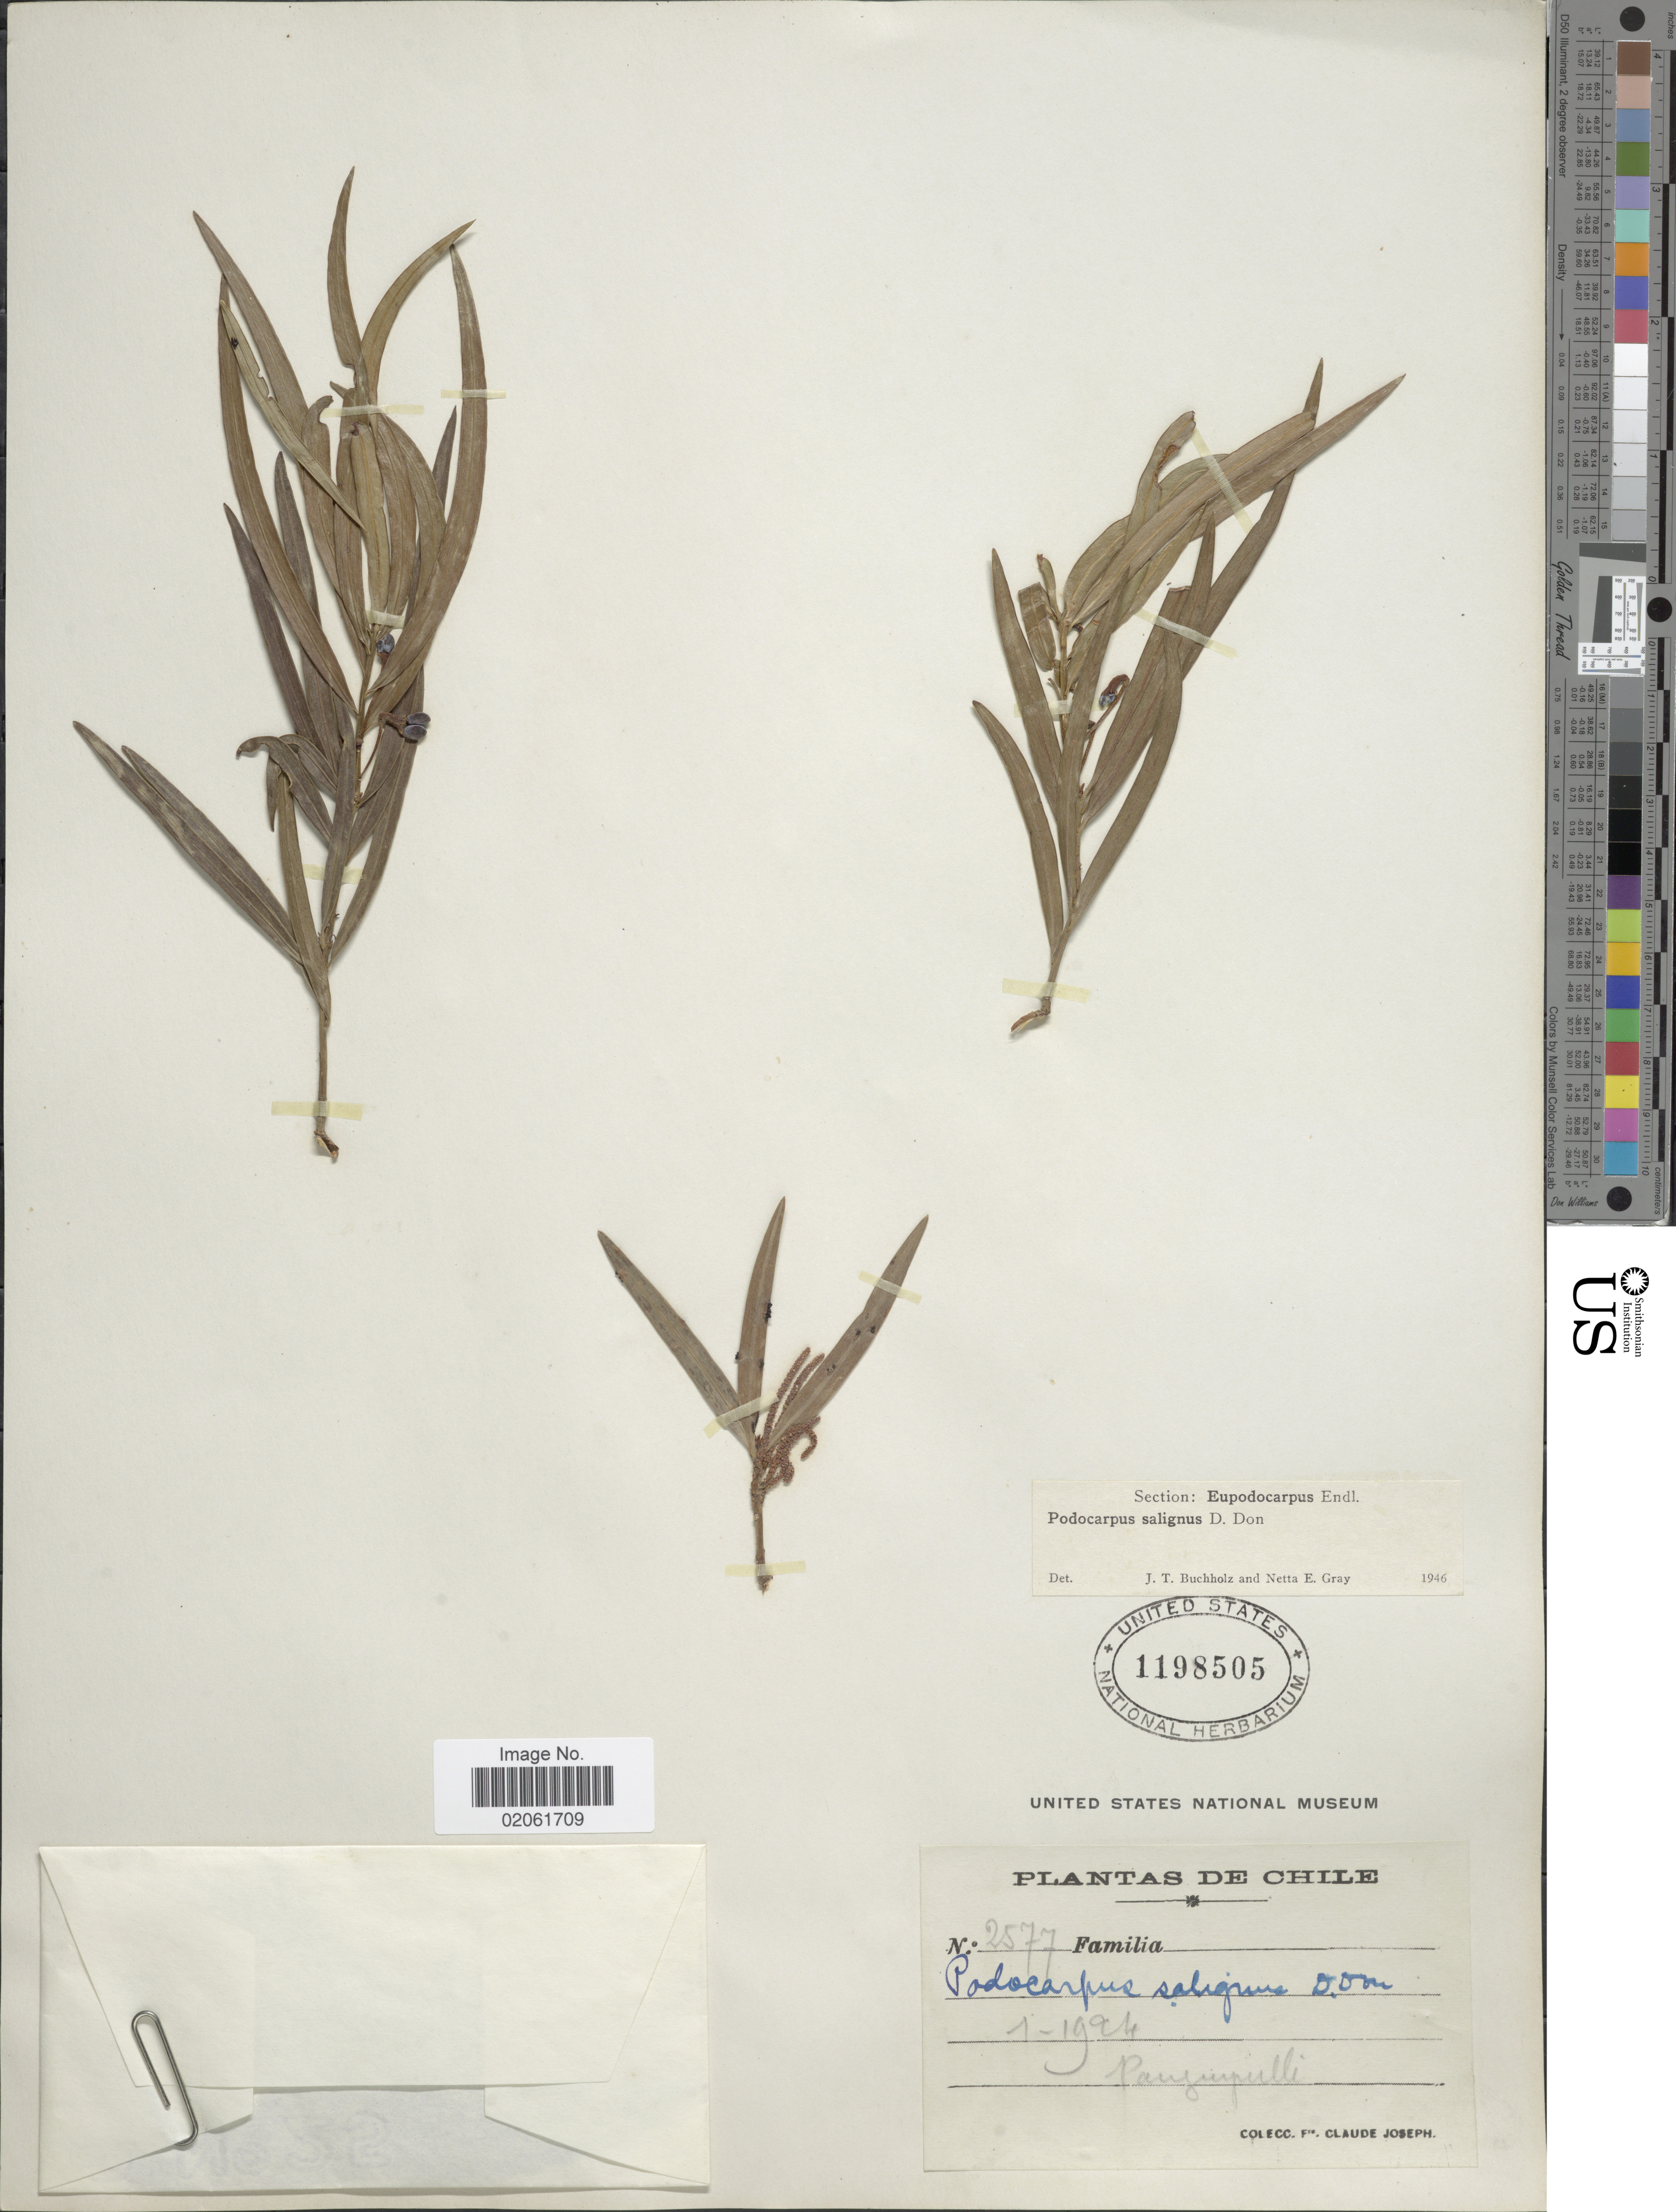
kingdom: Plantae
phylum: Tracheophyta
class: Pinopsida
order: Pinales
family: Podocarpaceae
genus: Podocarpus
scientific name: Podocarpus salignus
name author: D. Don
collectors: Frere Claude Joseph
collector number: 2577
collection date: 1924-01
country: Chile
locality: Panguipulli.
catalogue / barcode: US 1198505